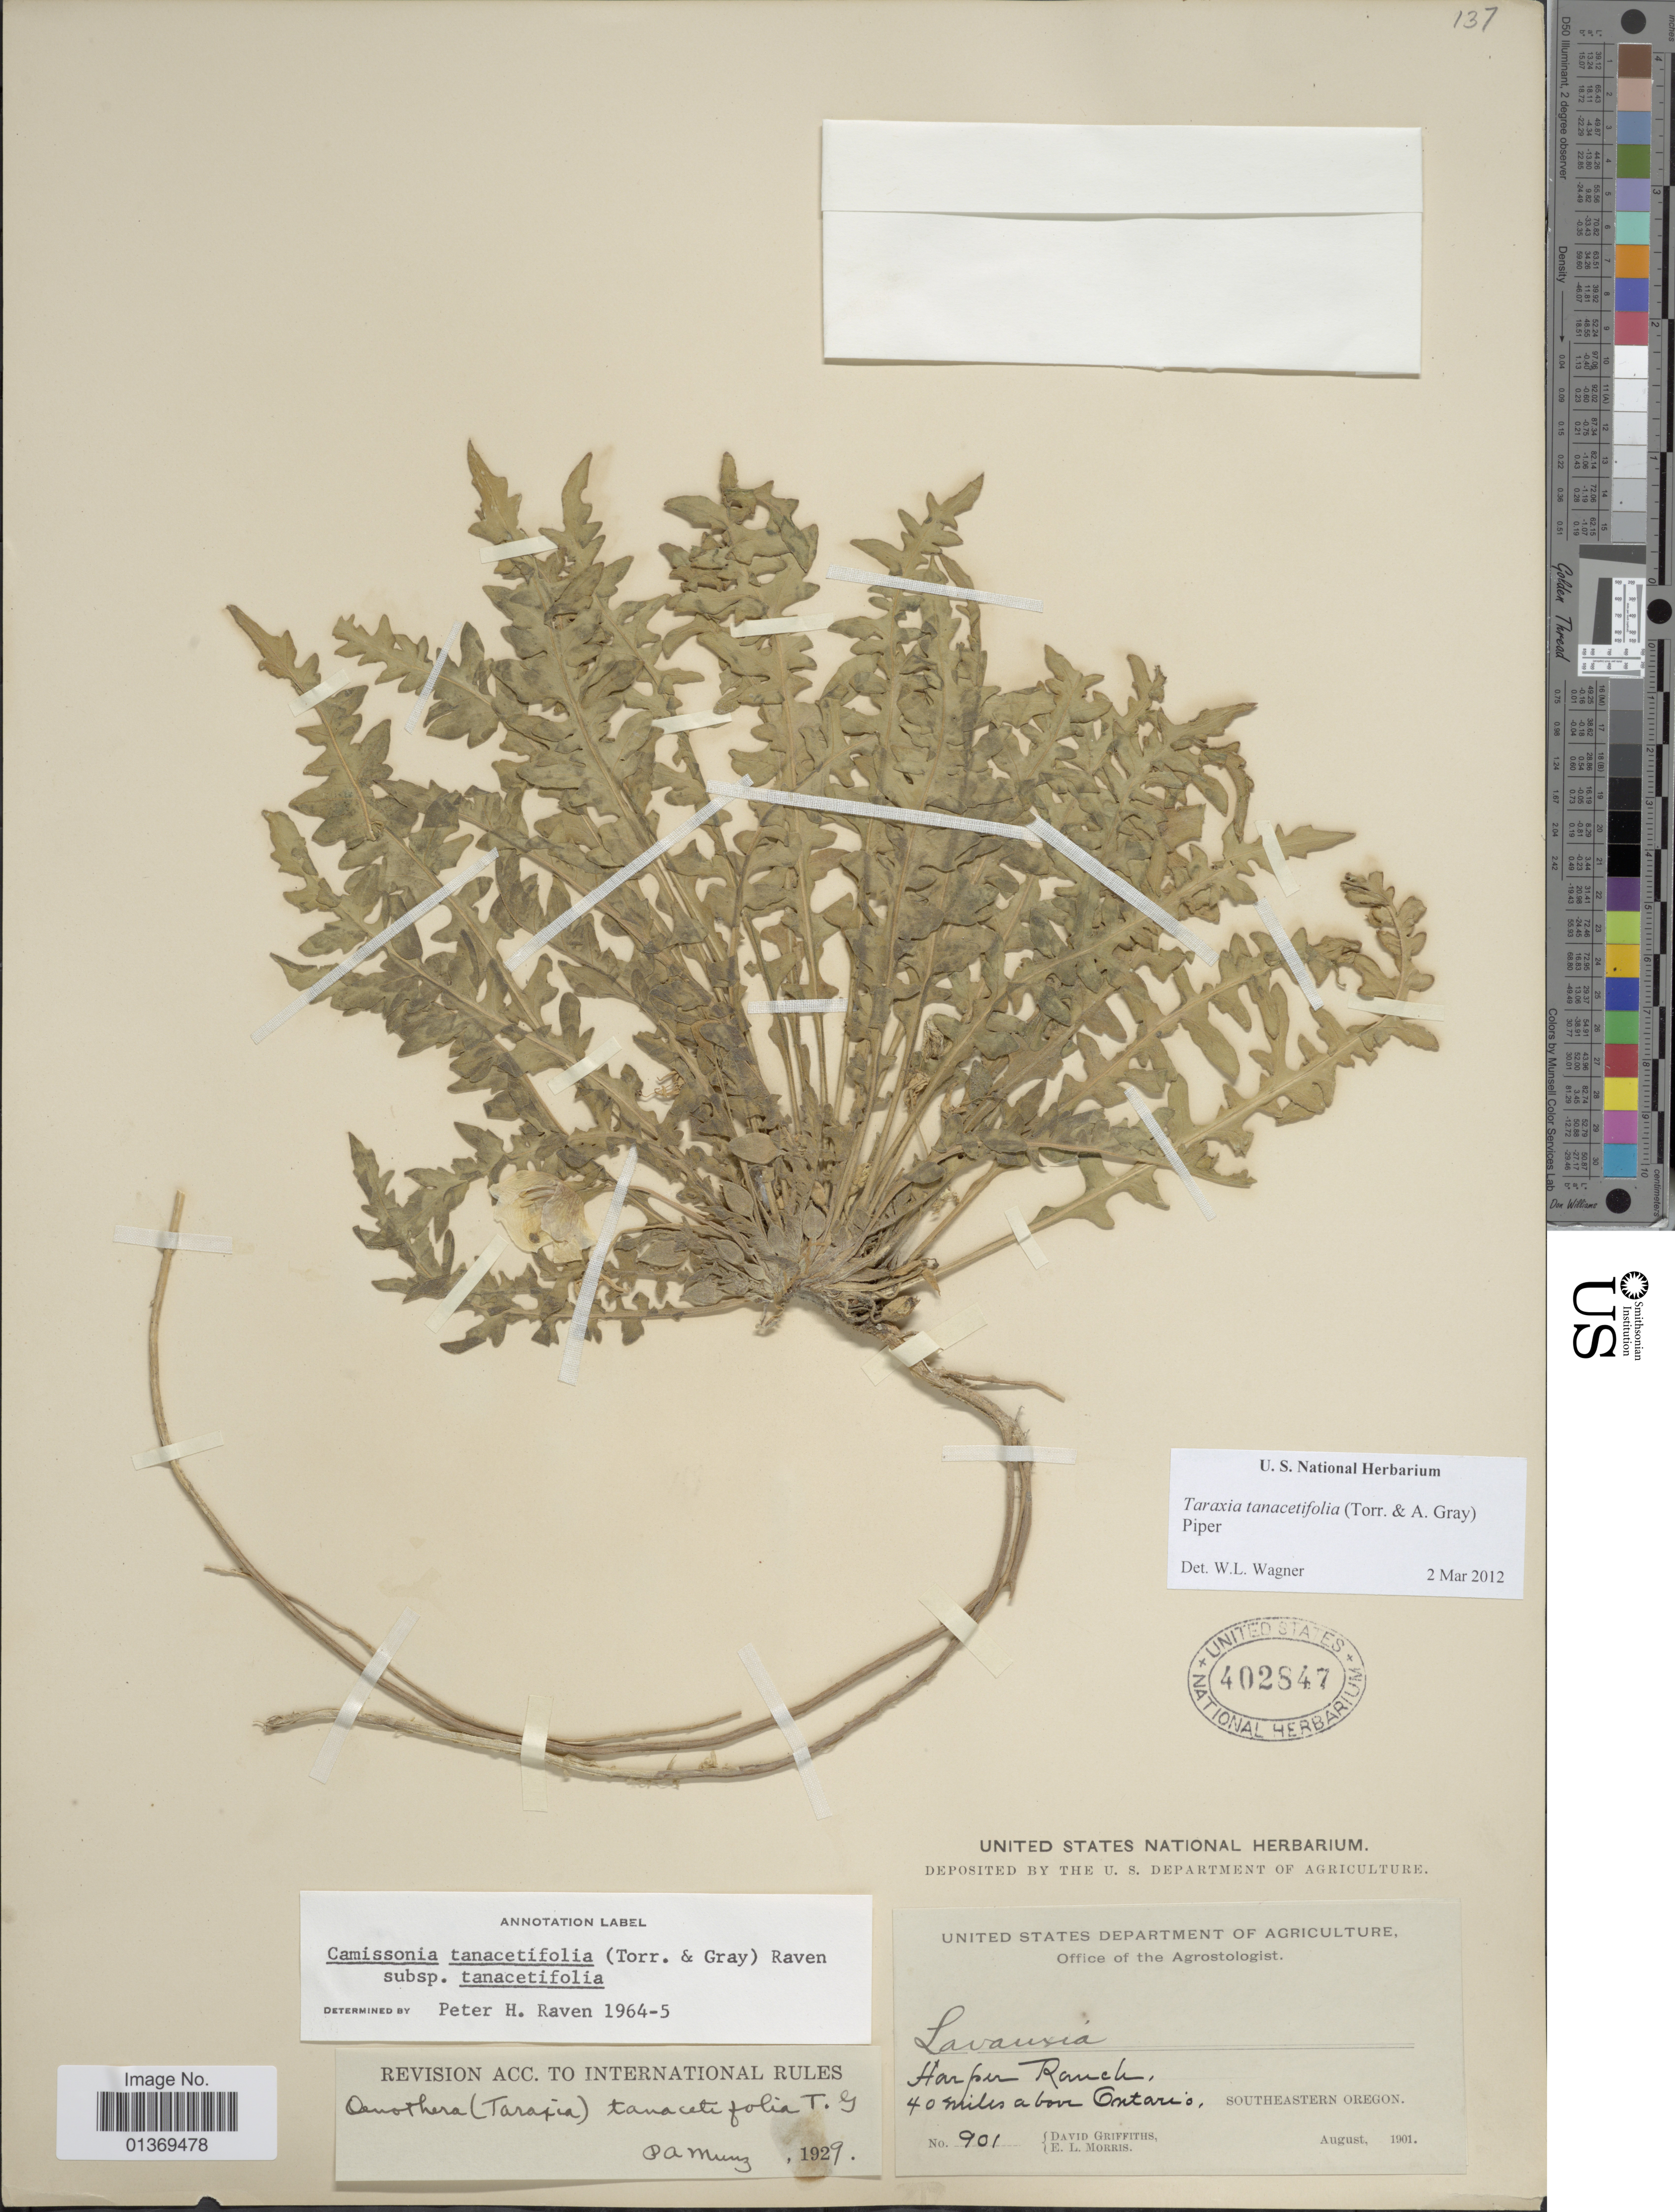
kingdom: Plantae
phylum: Tracheophyta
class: Magnoliopsida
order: Myrtales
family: Onagraceae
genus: Taraxia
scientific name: Taraxia tanacetifolia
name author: (Torr. & A. Gray) Piper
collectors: D. Griffiths & E. Morris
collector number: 901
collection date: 1901-08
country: United States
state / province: Oregon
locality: Harper Ranch, 40 miles above Ontario, Southeastern Oregon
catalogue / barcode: US 402847